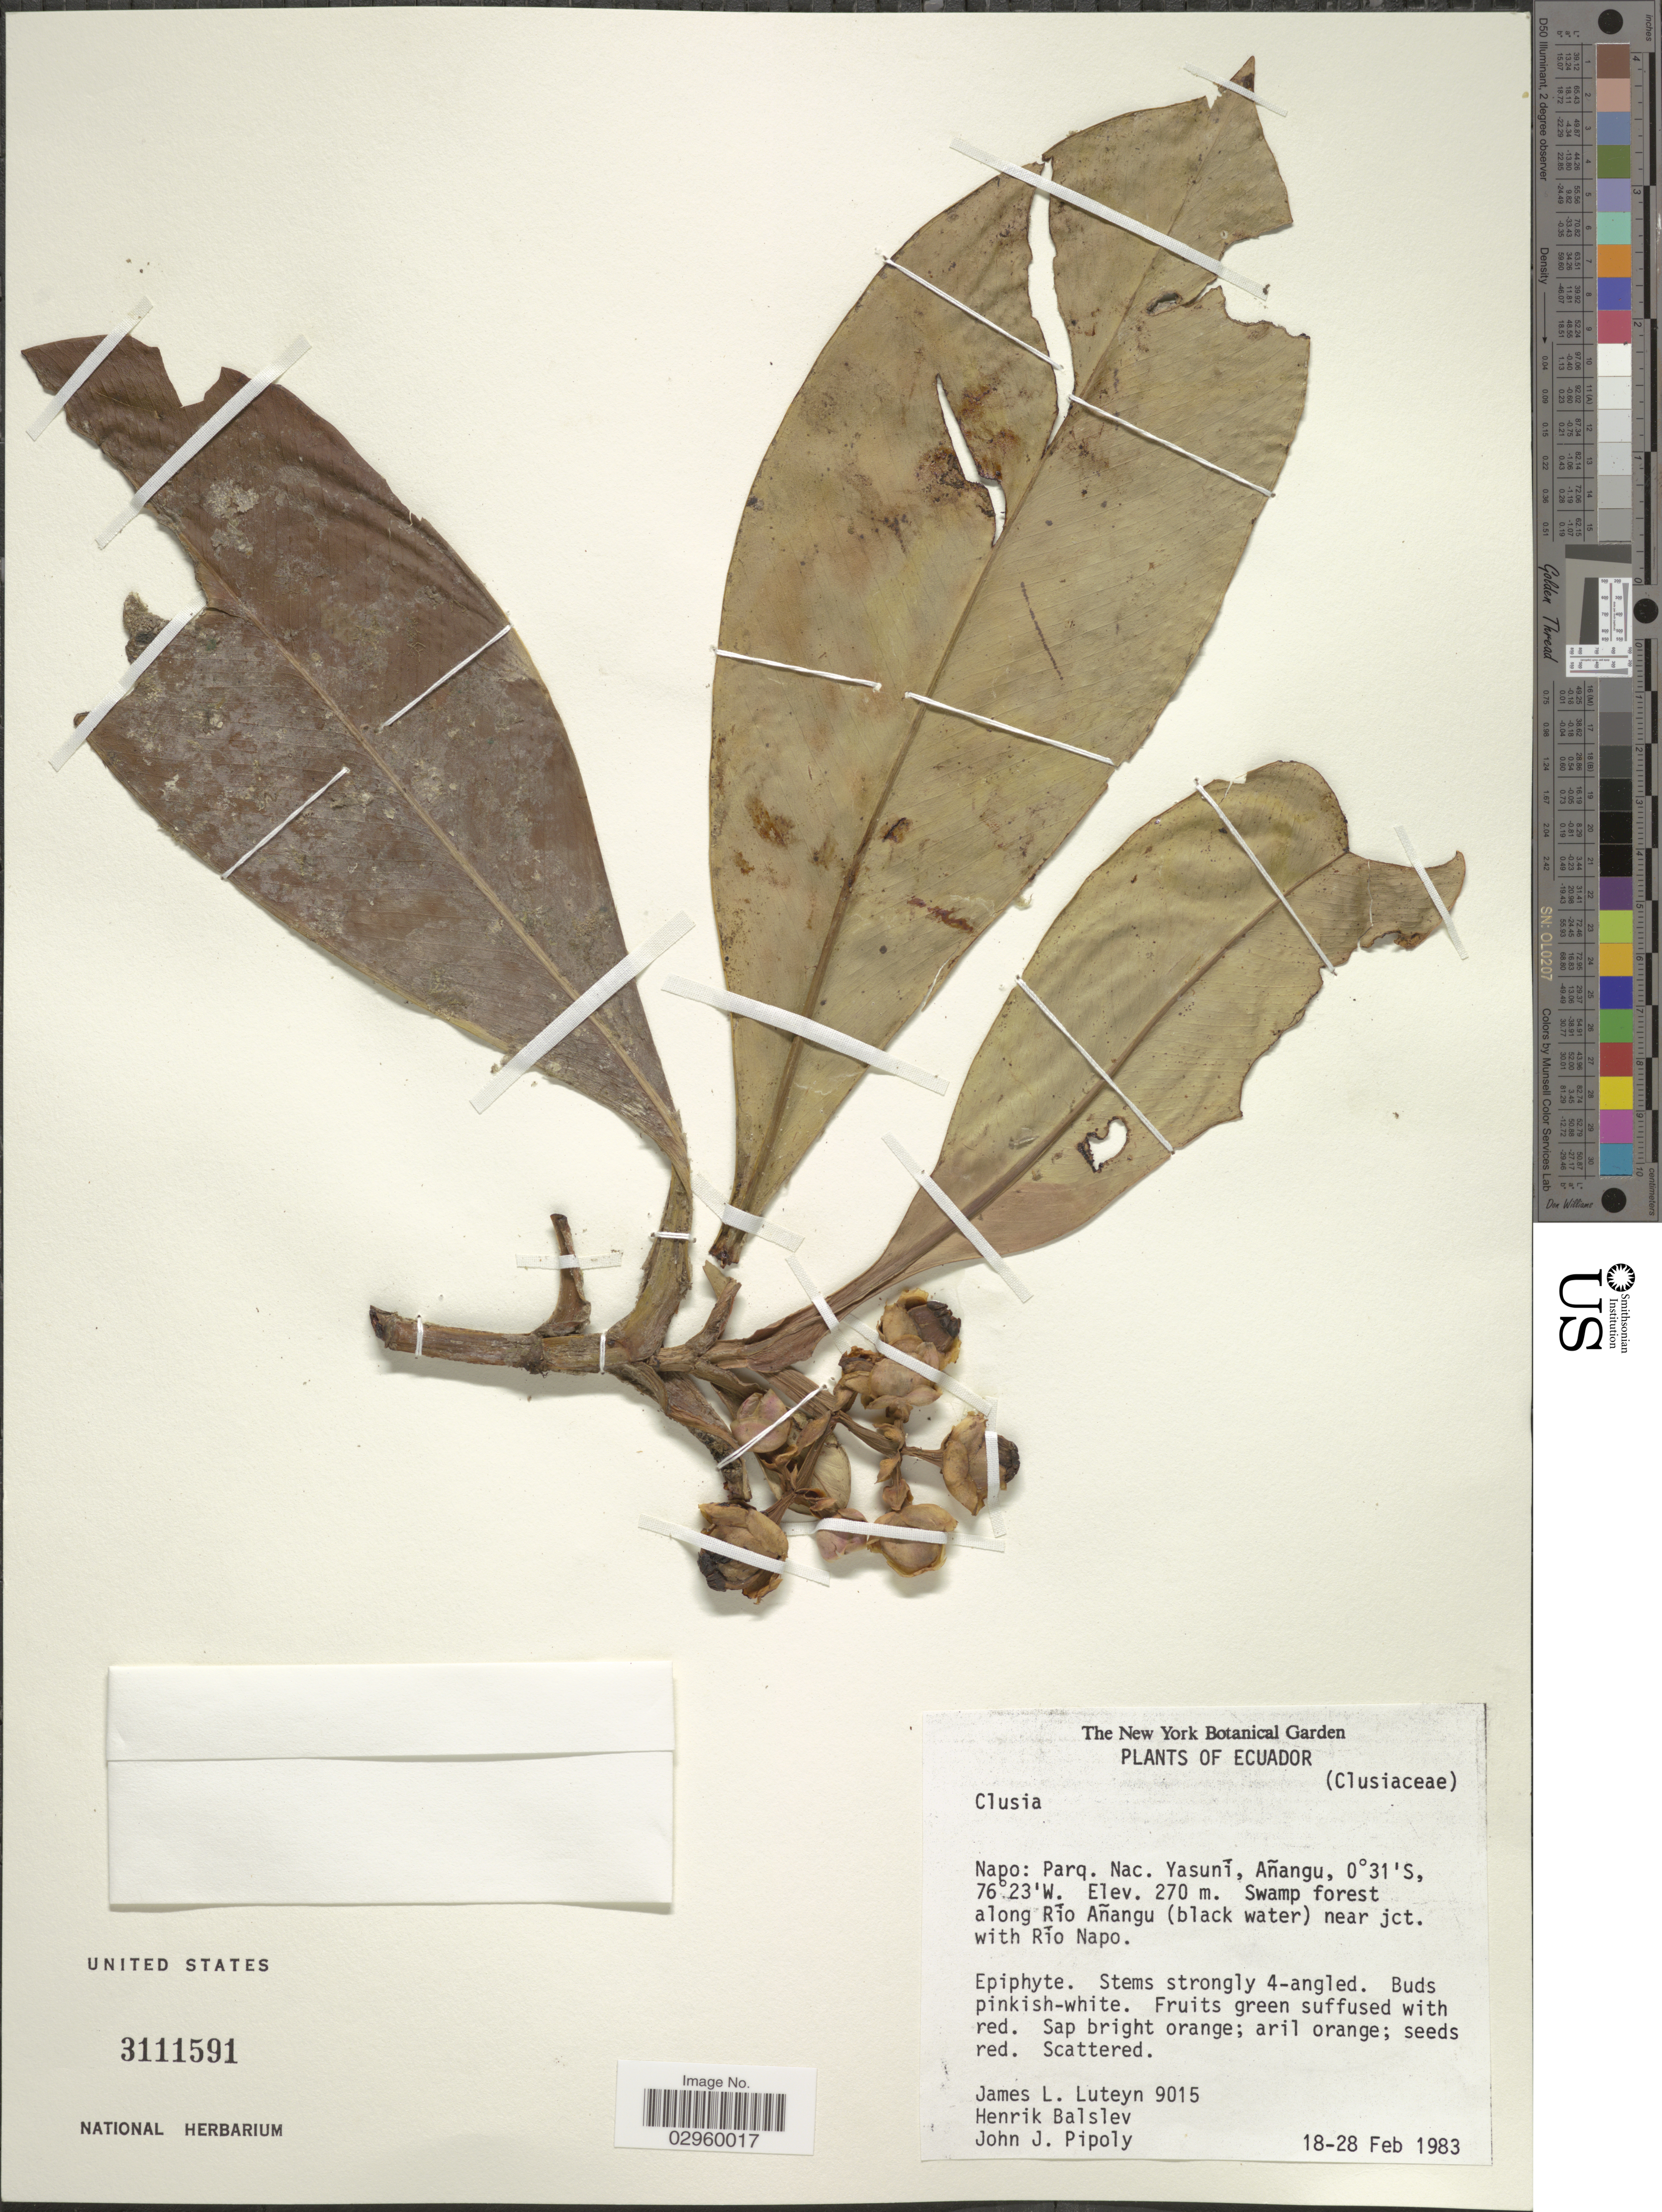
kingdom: Plantae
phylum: Tracheophyta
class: Magnoliopsida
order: Malpighiales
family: Clusiaceae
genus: Clusia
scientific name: Clusia sp.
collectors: J. Luteyn, H. Balslev & J. J. Pipoly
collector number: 9015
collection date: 1983-02-18/1983-02-28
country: Ecuador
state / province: Napo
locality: Parq. Nac. Yasuní, Añangu, Swamp forest along Río Añangu (black water) near jct. with Rio Napo.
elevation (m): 270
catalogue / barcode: US 3111591